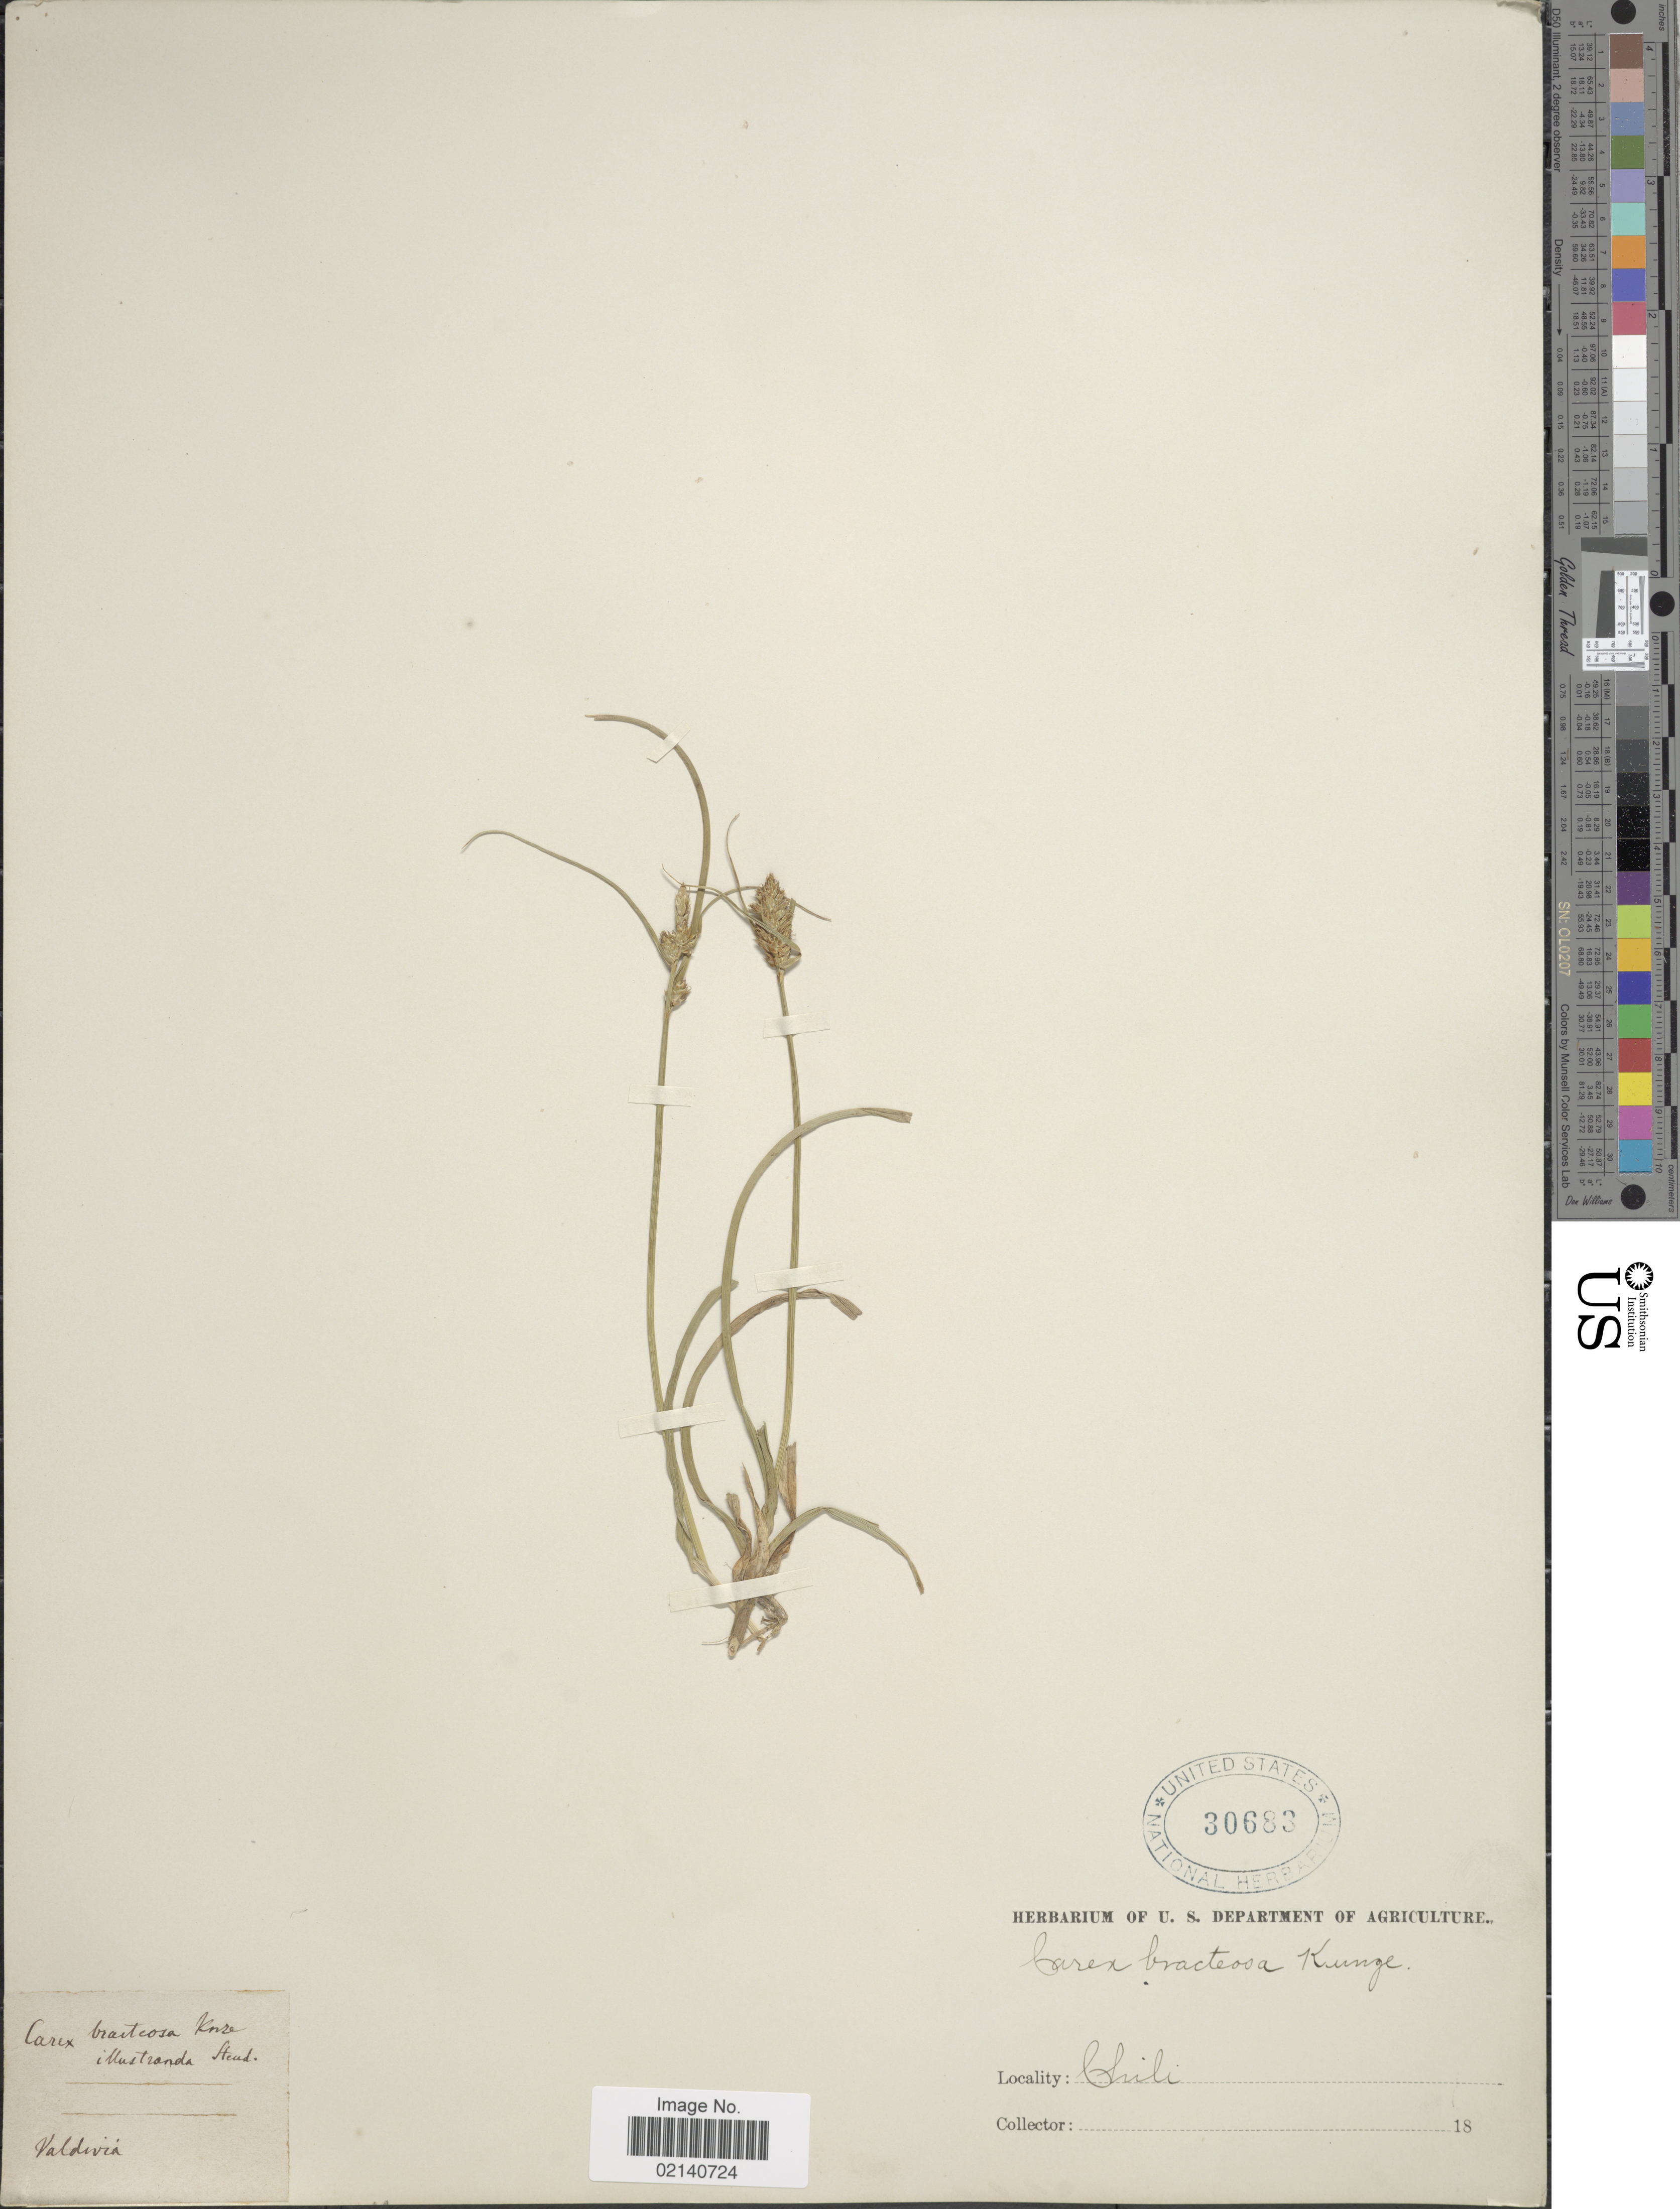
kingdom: Plantae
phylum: Tracheophyta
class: Liliopsida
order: Poales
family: Cyperaceae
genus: Carex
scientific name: Carex bracteosa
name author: (Rchb.) Kunze ex Kunth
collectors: ex herb. U. S. Department of Agriculture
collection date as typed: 18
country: Chile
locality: Valdivia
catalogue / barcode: US 30683